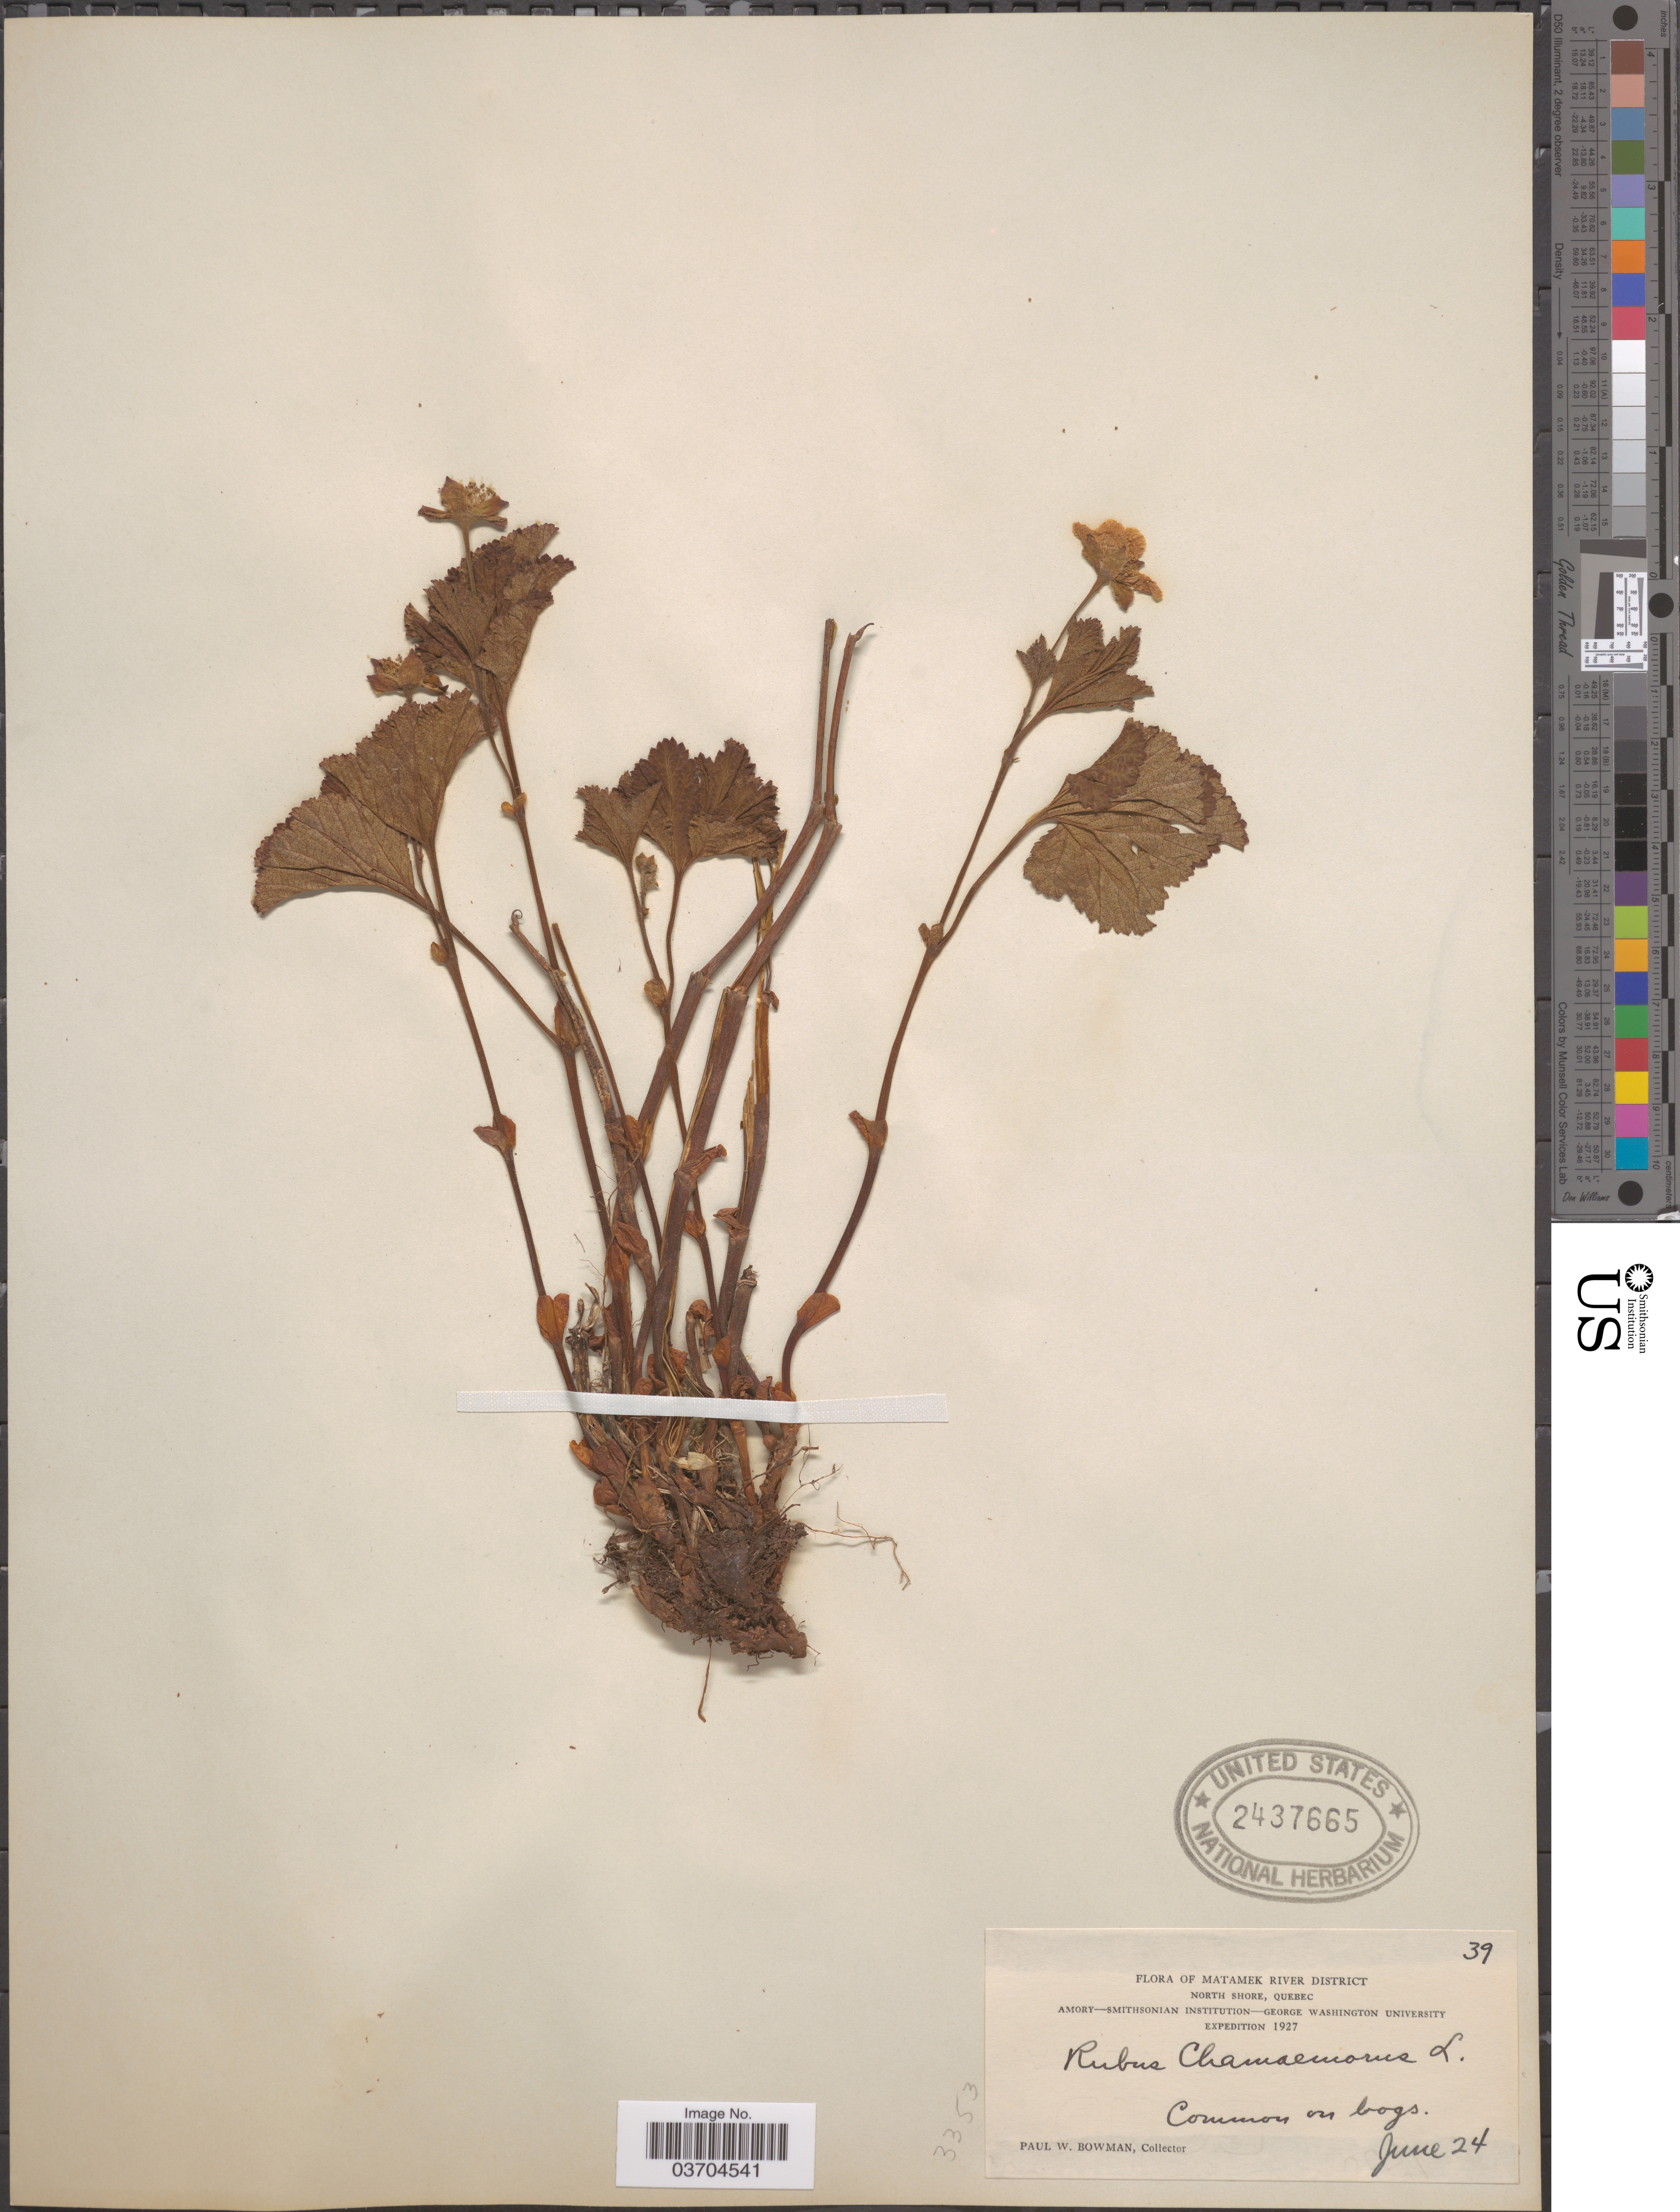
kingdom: Plantae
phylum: Tracheophyta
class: Magnoliopsida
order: Rosales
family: Rosaceae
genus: Rubus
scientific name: Rubus chamaemorus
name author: L.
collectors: P. Bowman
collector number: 39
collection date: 1927-06-24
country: Canada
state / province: Quebec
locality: Matamek River District. North Shore.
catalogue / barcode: US 2437665